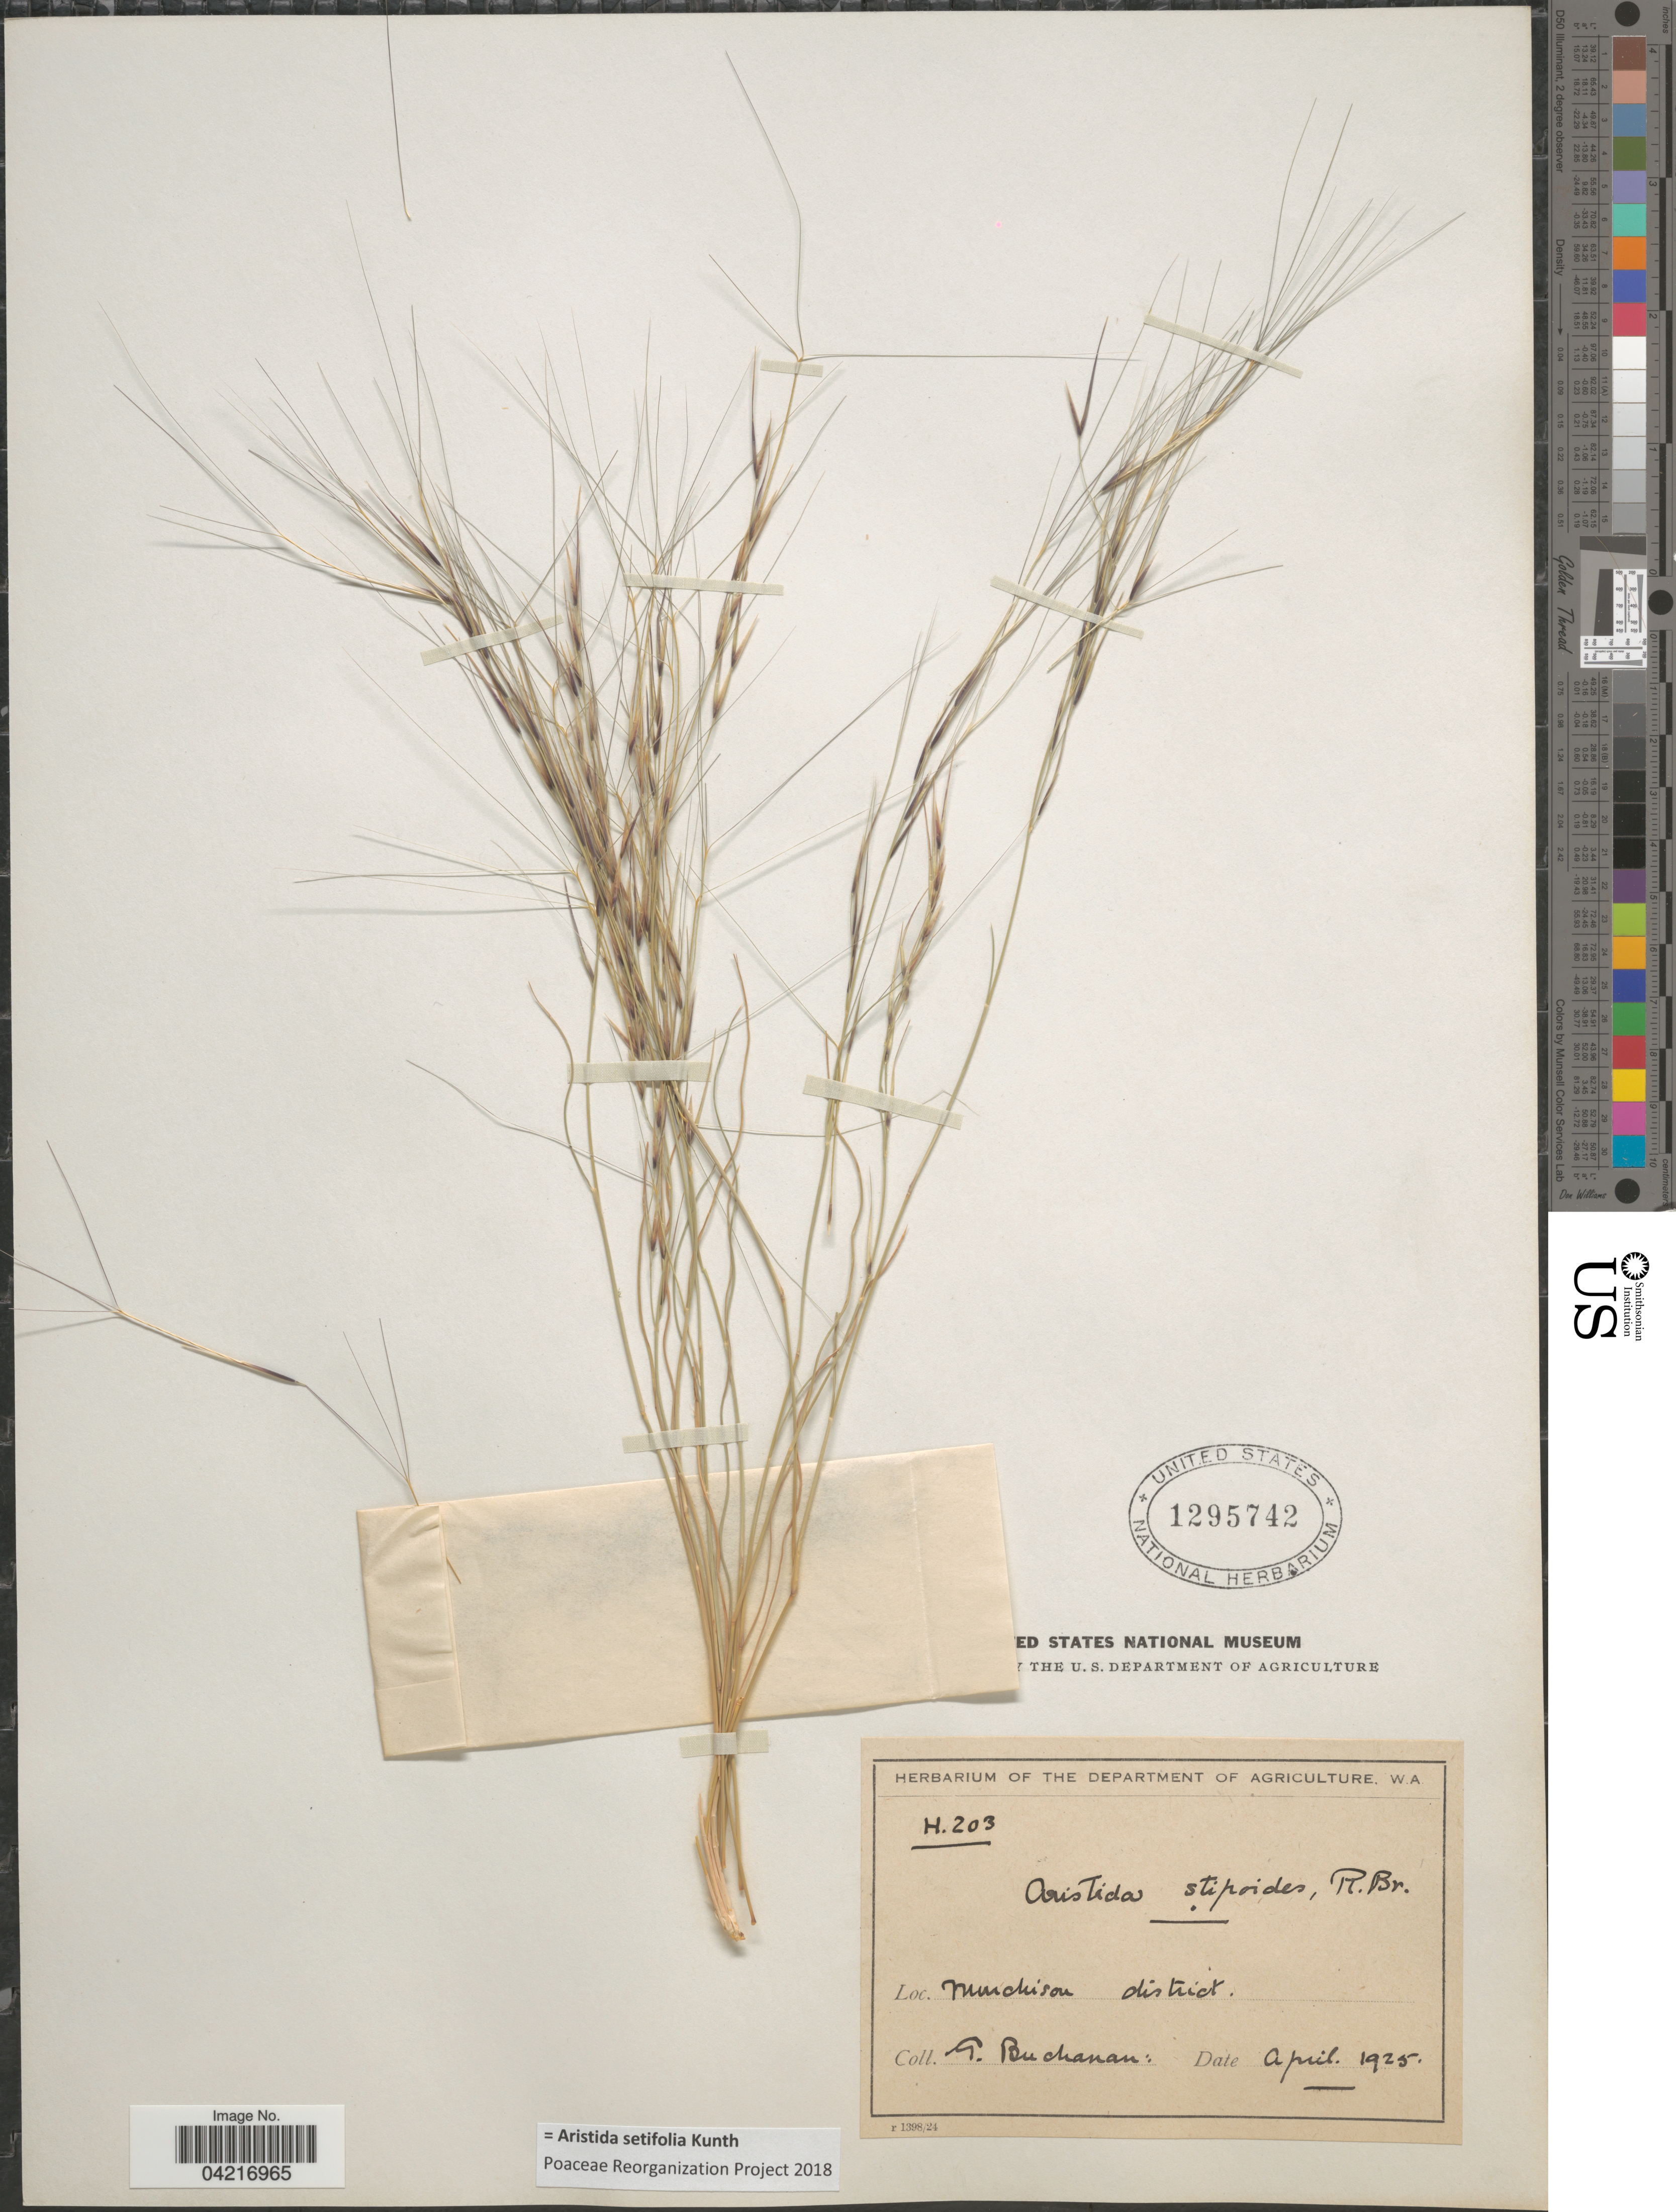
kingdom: Plantae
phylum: Tracheophyta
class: Liliopsida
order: Poales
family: Poaceae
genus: Aristida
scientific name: Aristida setifolia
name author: Kunth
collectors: G. Buchanan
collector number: H203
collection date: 1925-04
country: Australia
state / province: Western Australia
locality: Murchison district.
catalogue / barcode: US 1295742